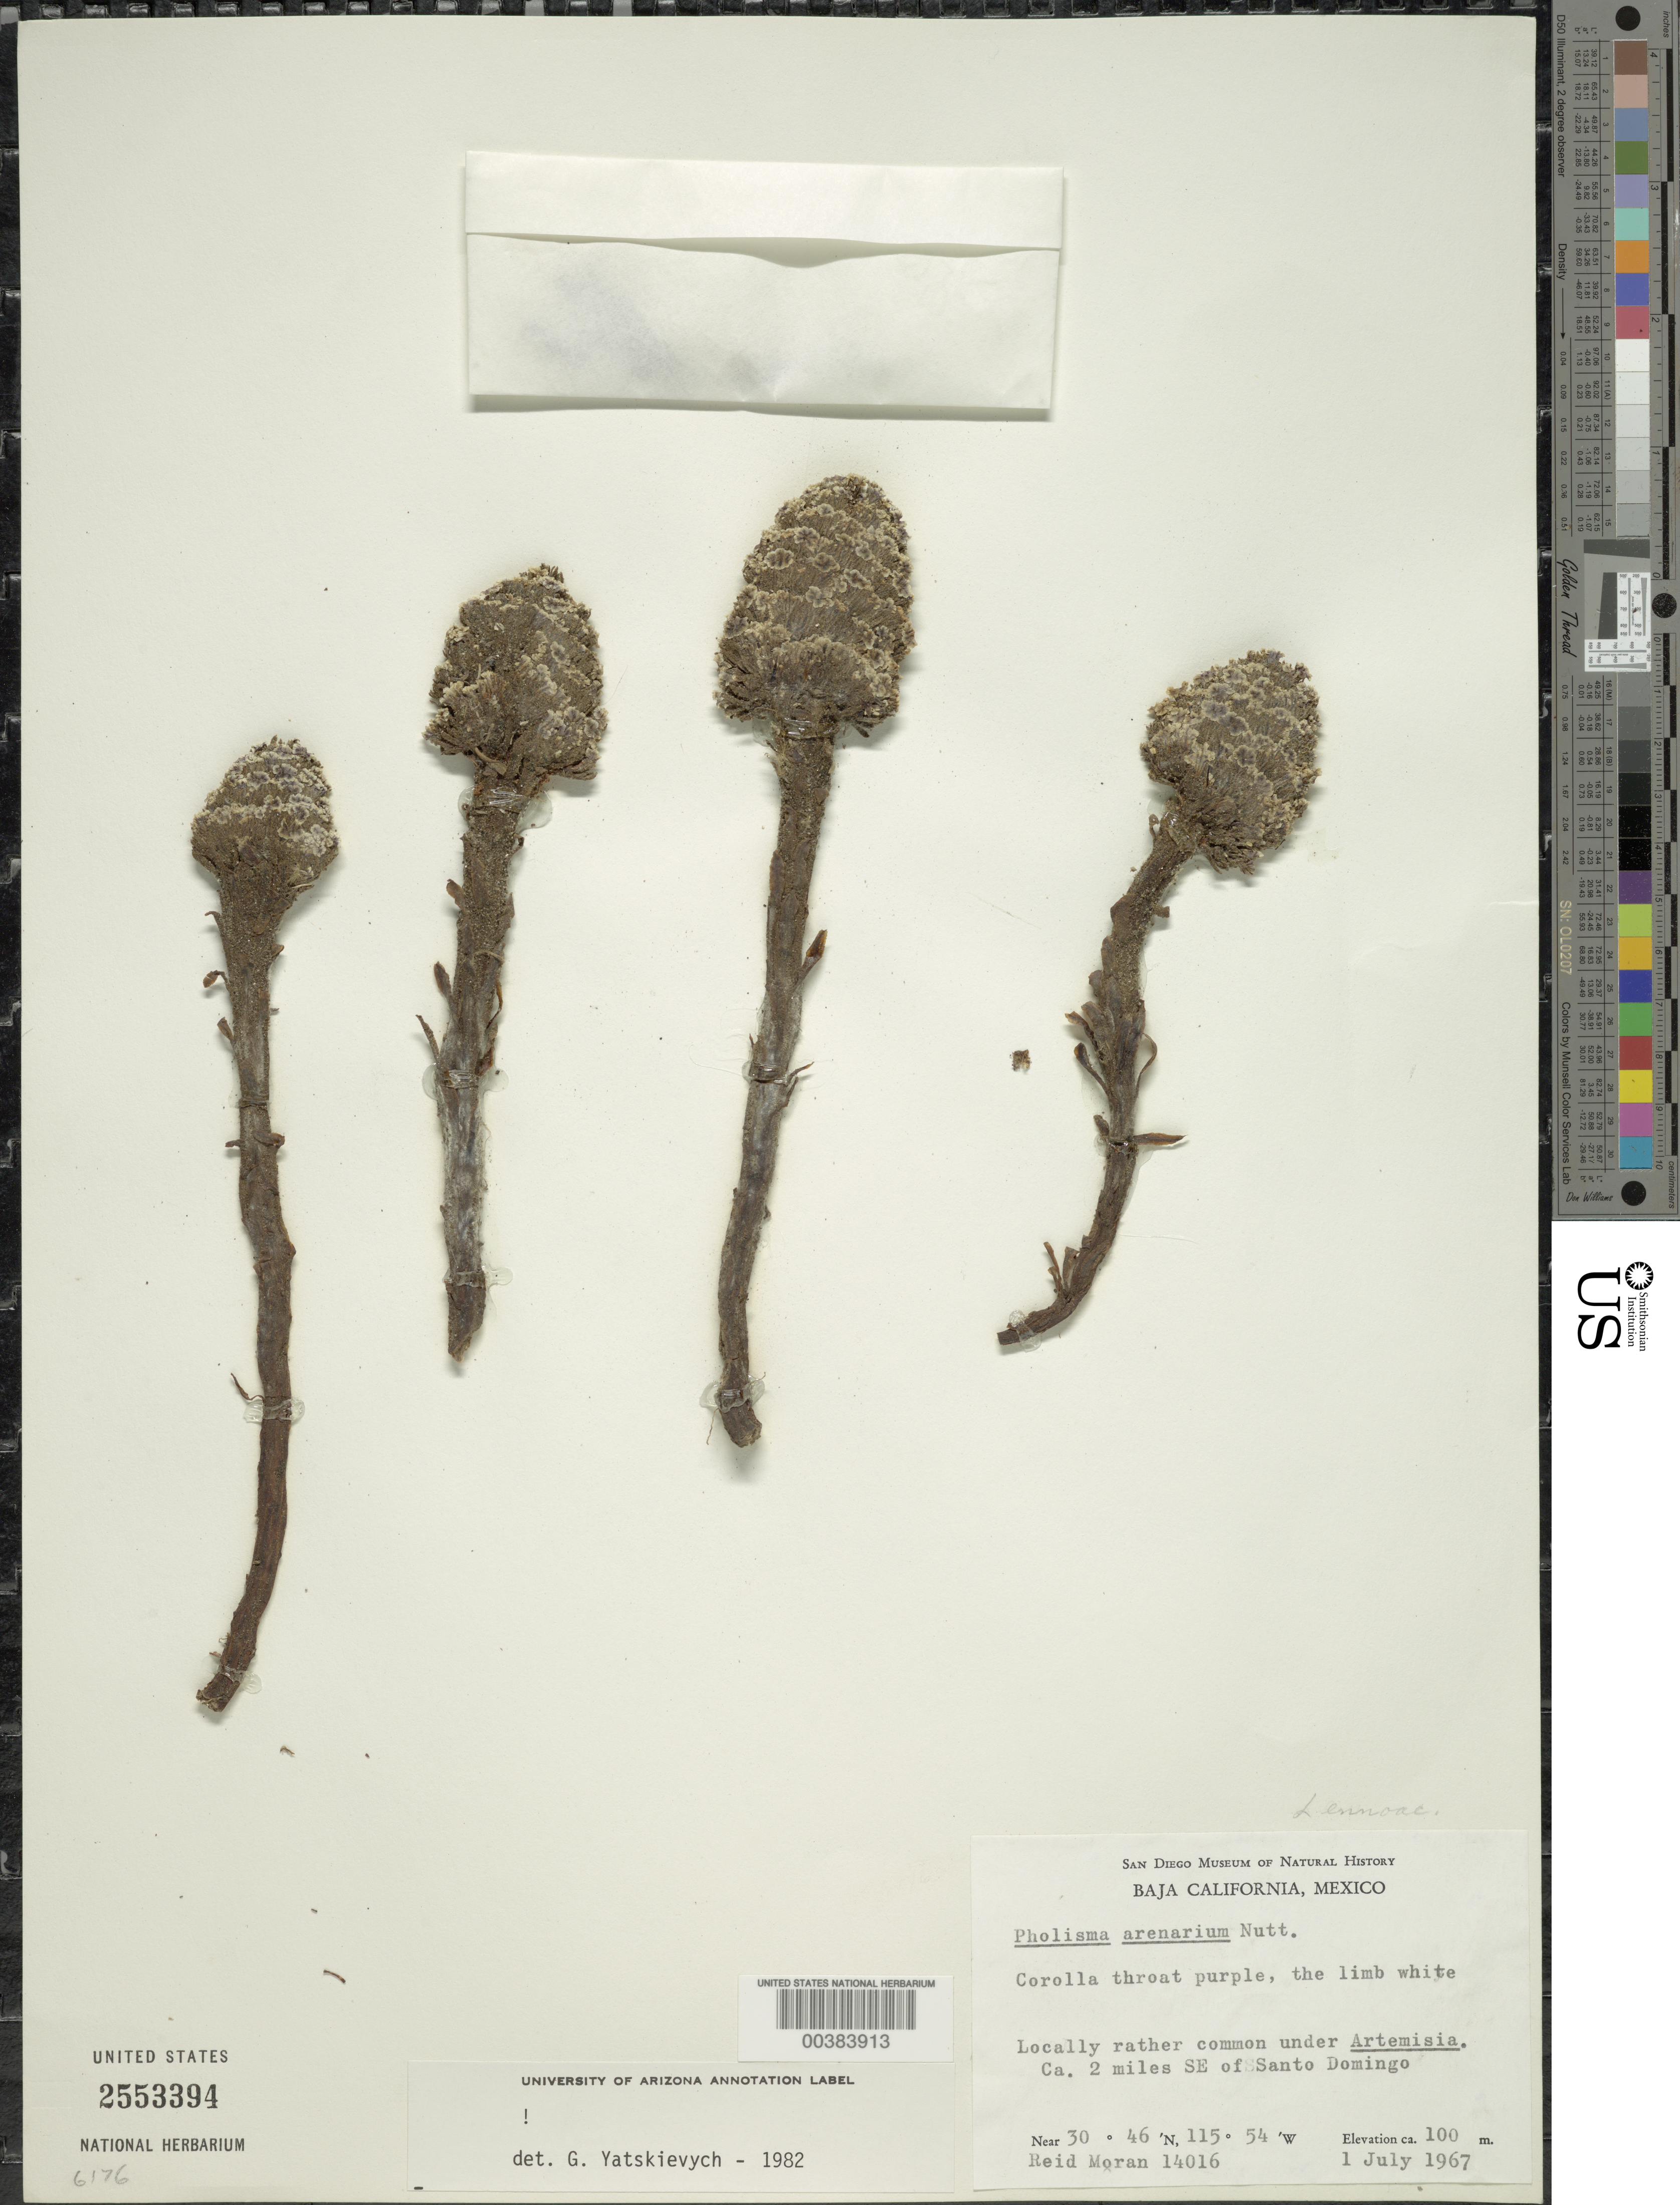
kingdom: Plantae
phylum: Tracheophyta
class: Magnoliopsida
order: Boraginales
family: Lennoaceae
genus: Pholisma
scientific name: Pholisma arenarium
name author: Nutt. ex Hook.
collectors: R. V. Moran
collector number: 14016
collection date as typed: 01 Jul 1967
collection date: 1967-07-01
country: Mexico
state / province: Baja California Sur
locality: SE of Santo Domingo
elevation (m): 100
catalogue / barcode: US 2553394